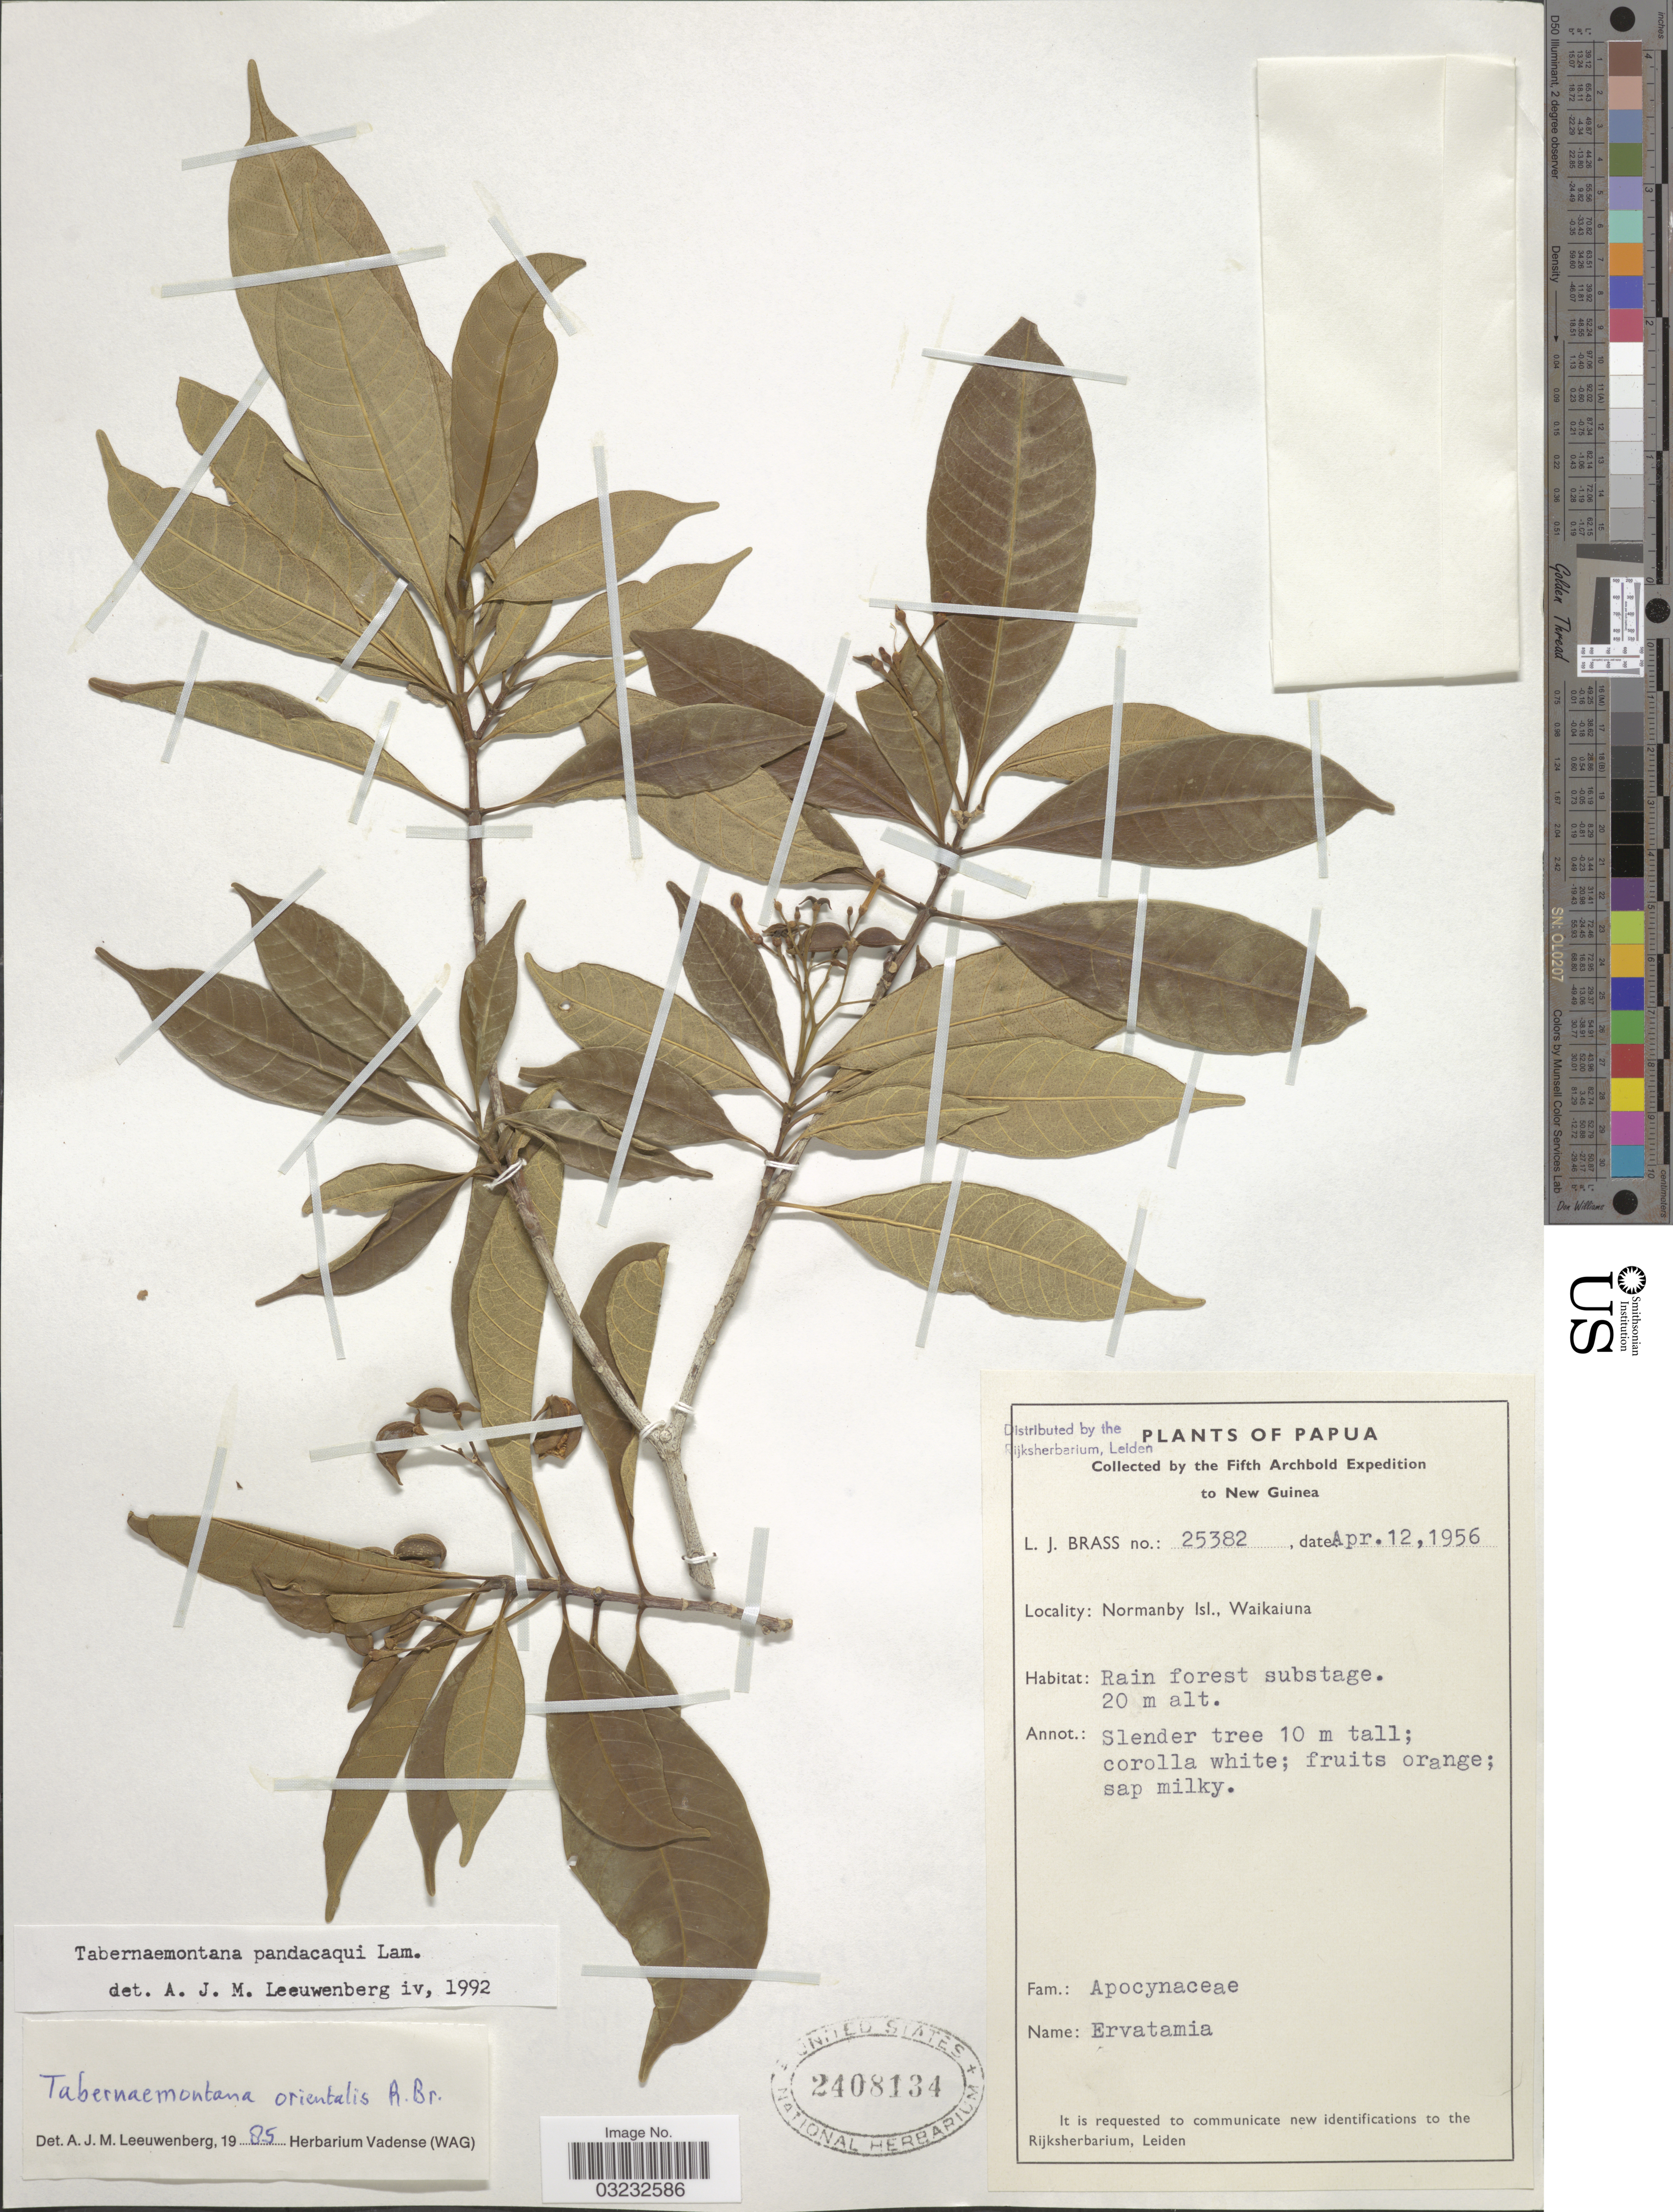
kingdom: Plantae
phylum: Tracheophyta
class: Magnoliopsida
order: Gentianales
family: Apocynaceae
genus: Tabernaemontana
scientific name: Tabernaemontana pandacaqui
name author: Poir.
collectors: L. J. Brass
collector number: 25382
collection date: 1956-04-12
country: Papua New Guinea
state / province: Milne Bay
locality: New Guinea, Normanby Isl., Waikaiuna.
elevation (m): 20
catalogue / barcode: US 2408134